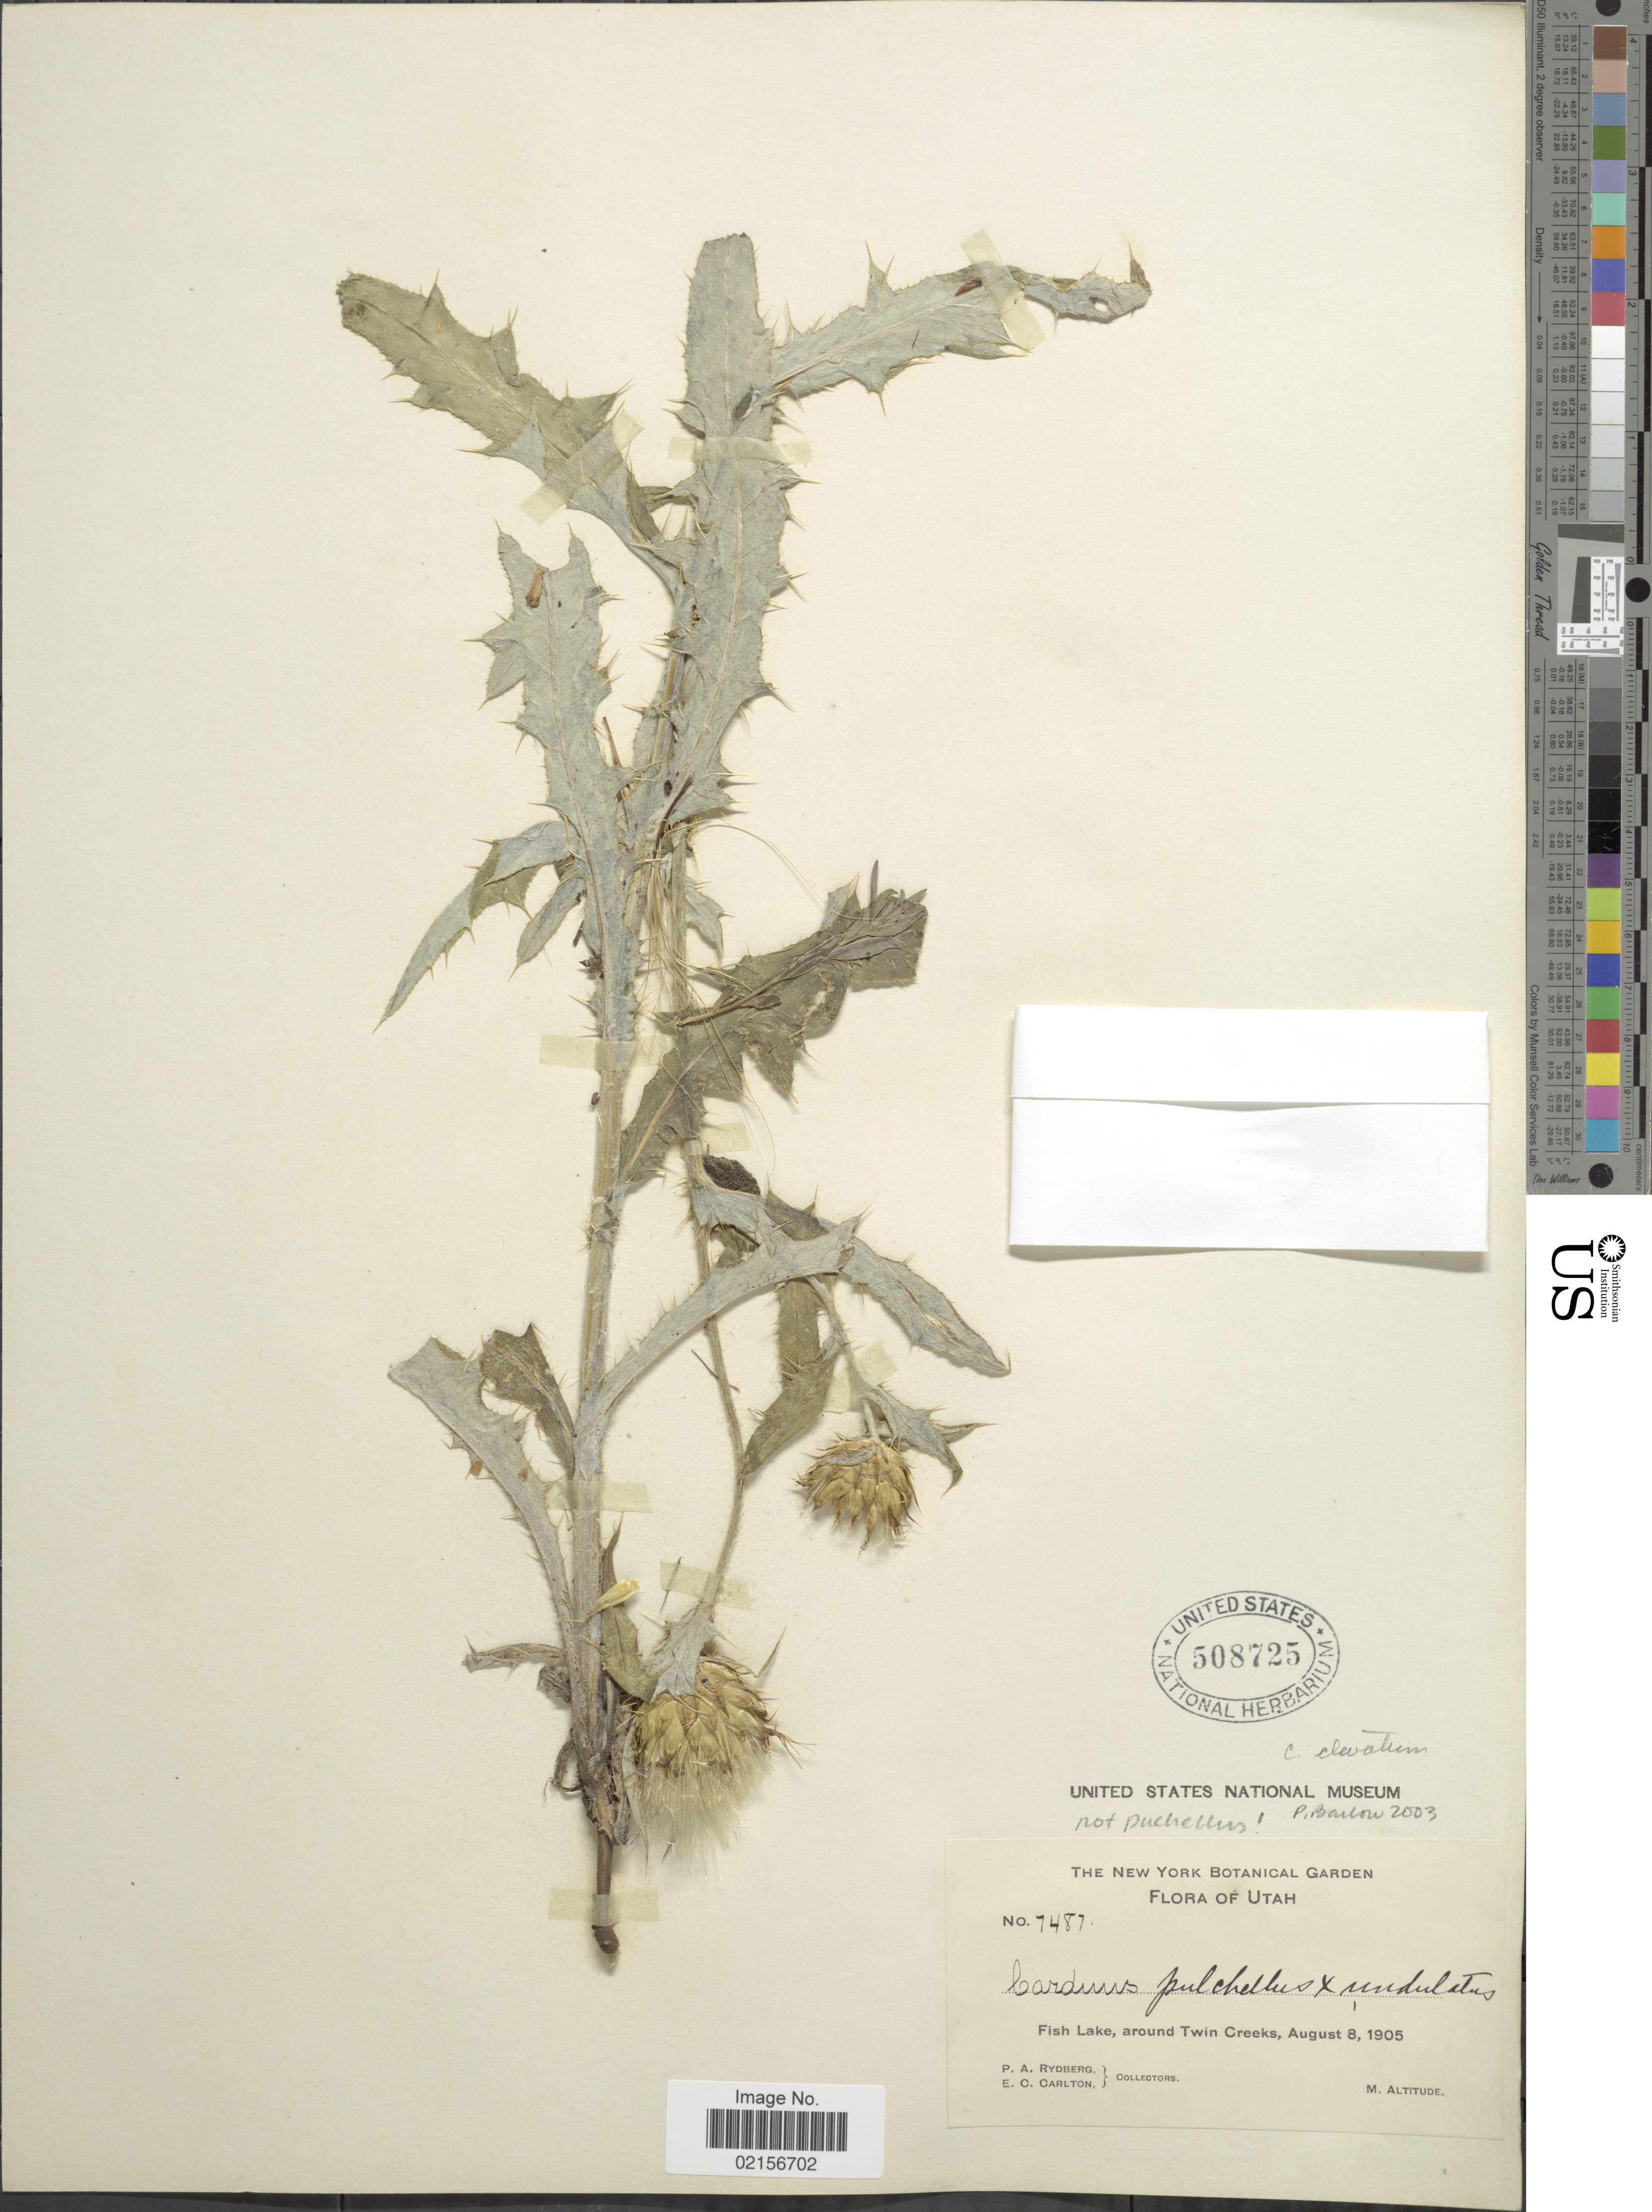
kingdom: Plantae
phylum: Tracheophyta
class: Magnoliopsida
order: Asterales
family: Asteraceae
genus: Cirsium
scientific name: Cirsium clavatum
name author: (M.E. Jones) Petr.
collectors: P. A. Rydberg & E. Carlton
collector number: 7487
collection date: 1905-08-08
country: United States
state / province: Utah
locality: Fish Lake, around Twin Creeks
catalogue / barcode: US 508725